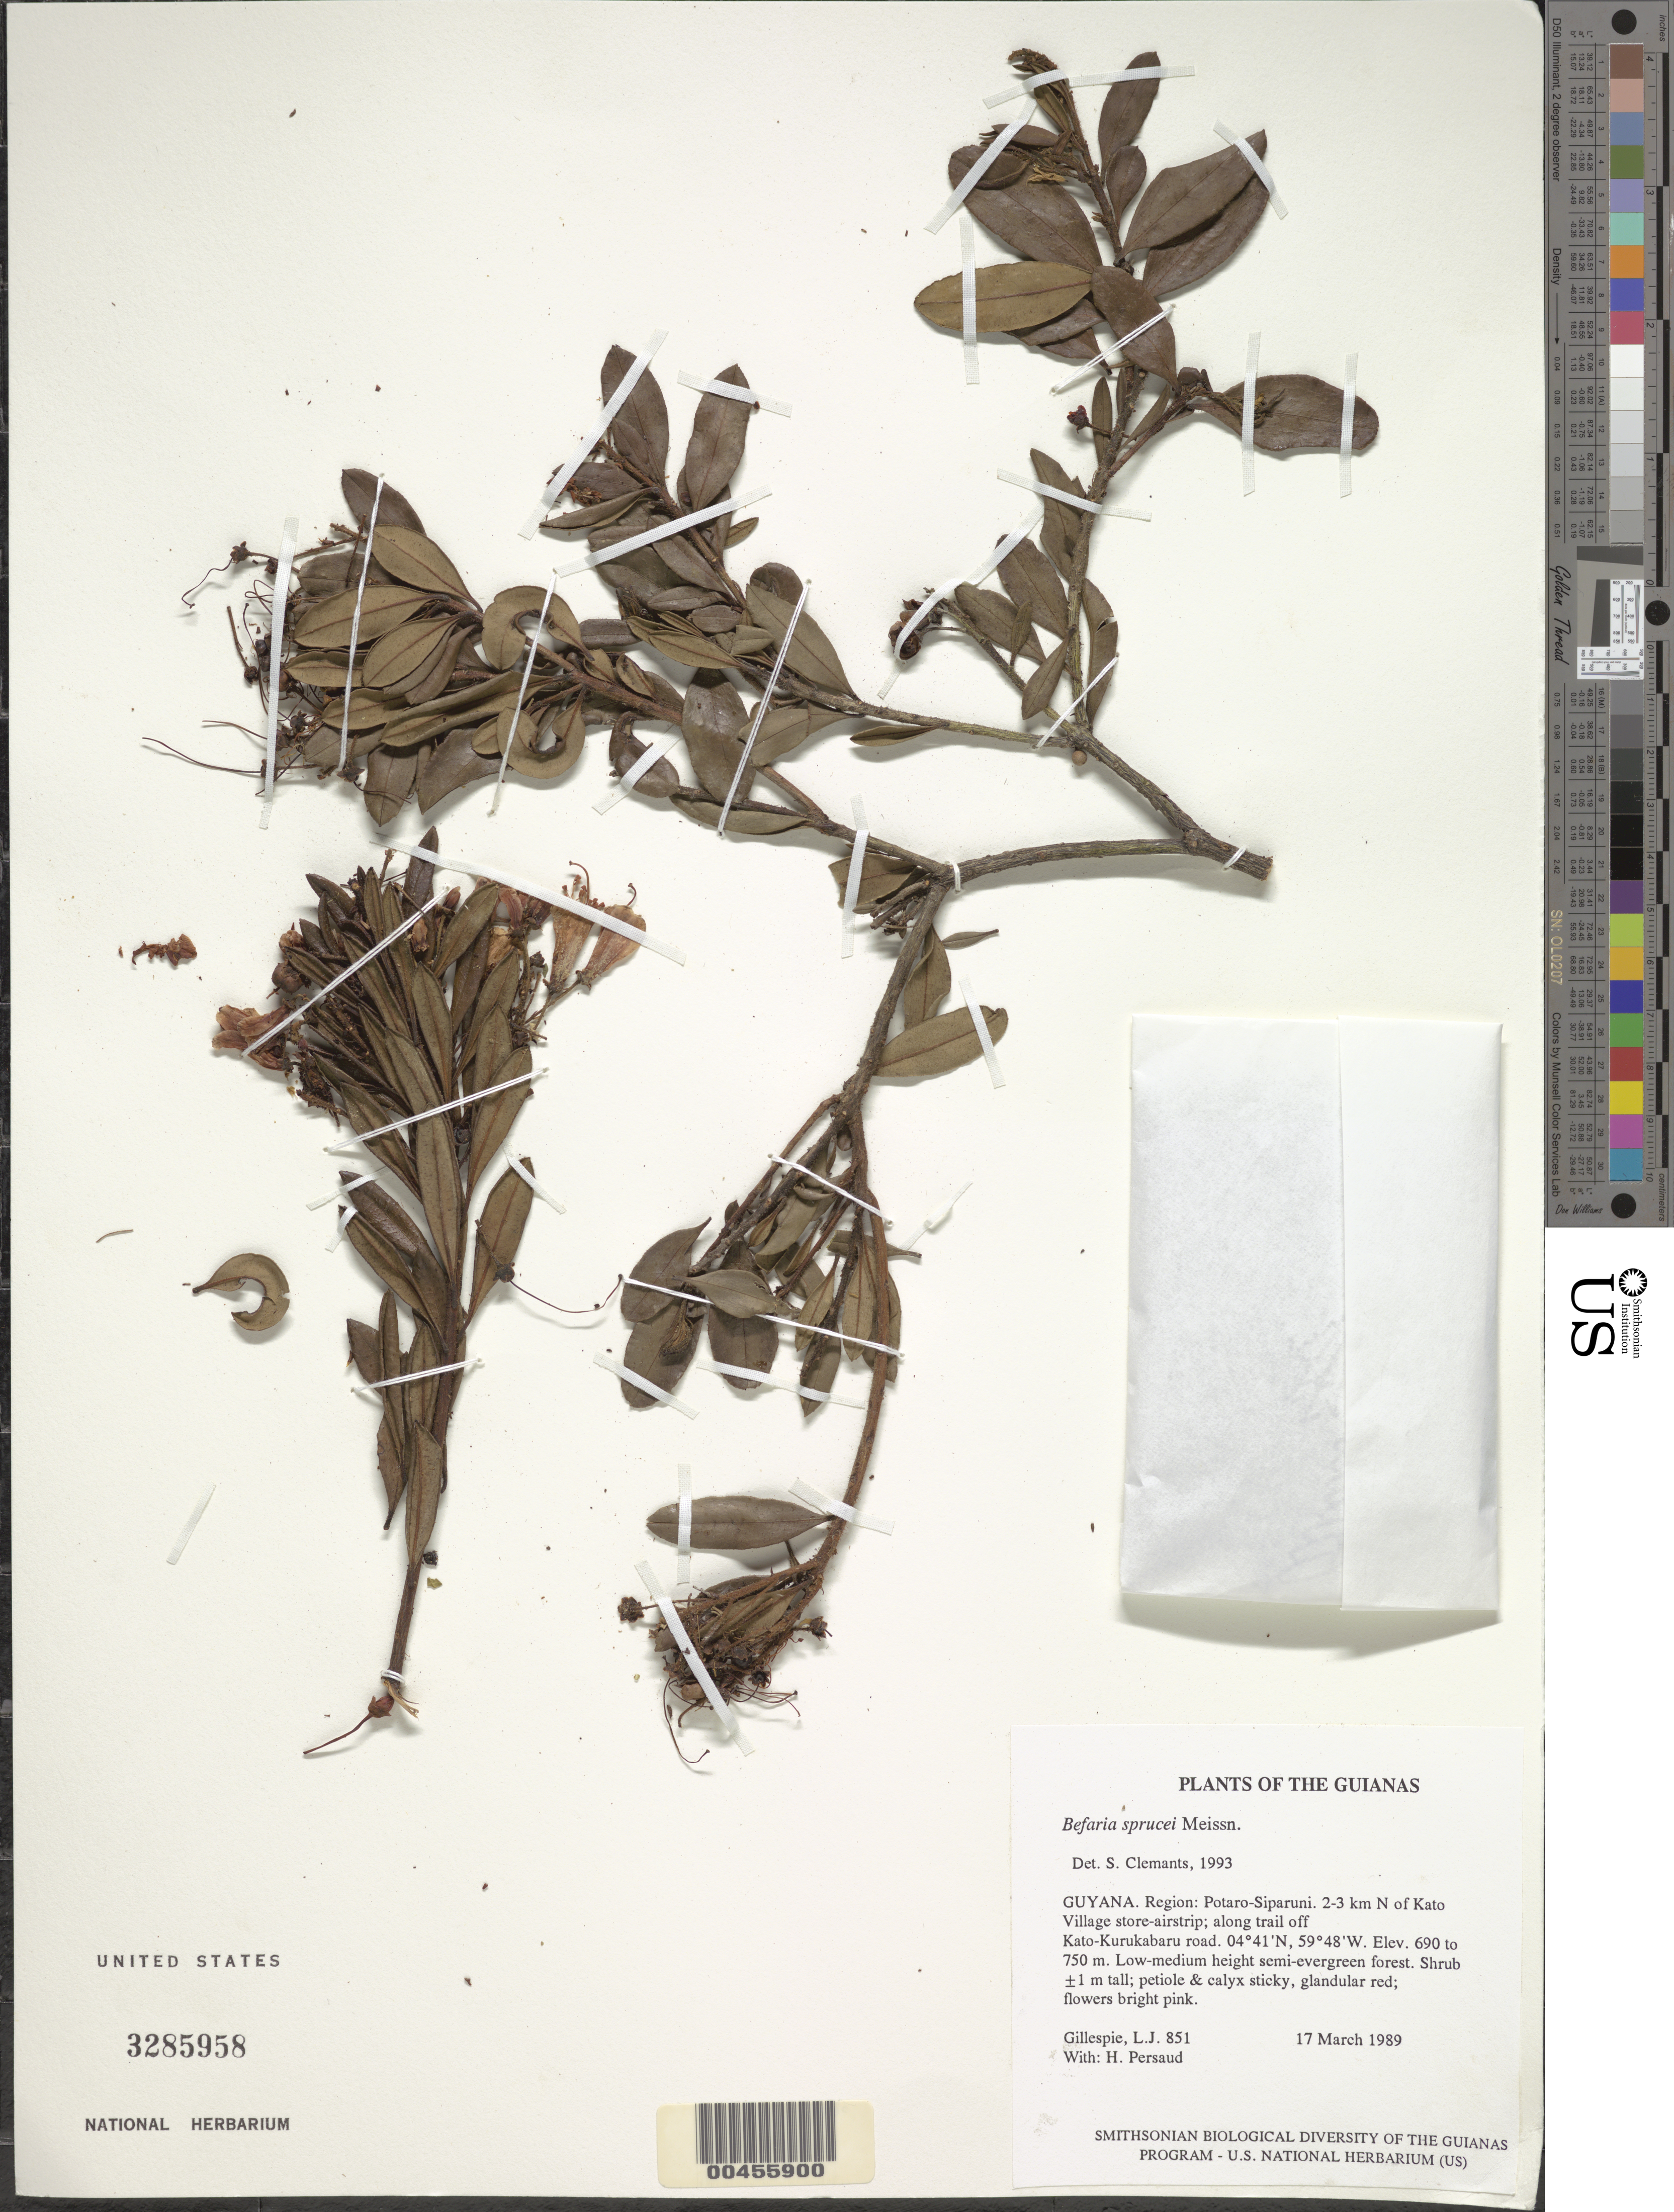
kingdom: Plantae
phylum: Tracheophyta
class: Magnoliopsida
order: Ericales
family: Ericaceae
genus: Bejaria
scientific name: Bejaria sprucei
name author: Meisn.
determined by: Clemants, S. E.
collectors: L. J. Gillespie & H. Persaud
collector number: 851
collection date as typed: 18 March 1989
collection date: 1989-03-18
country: Guyana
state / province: Potaro-Siparuni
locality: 1-2 km N of Kato Village store-airstrip; along trail off Kato-Kurukabaru road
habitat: Low-medium height semi-evergreen forest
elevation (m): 690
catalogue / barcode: US 3285958